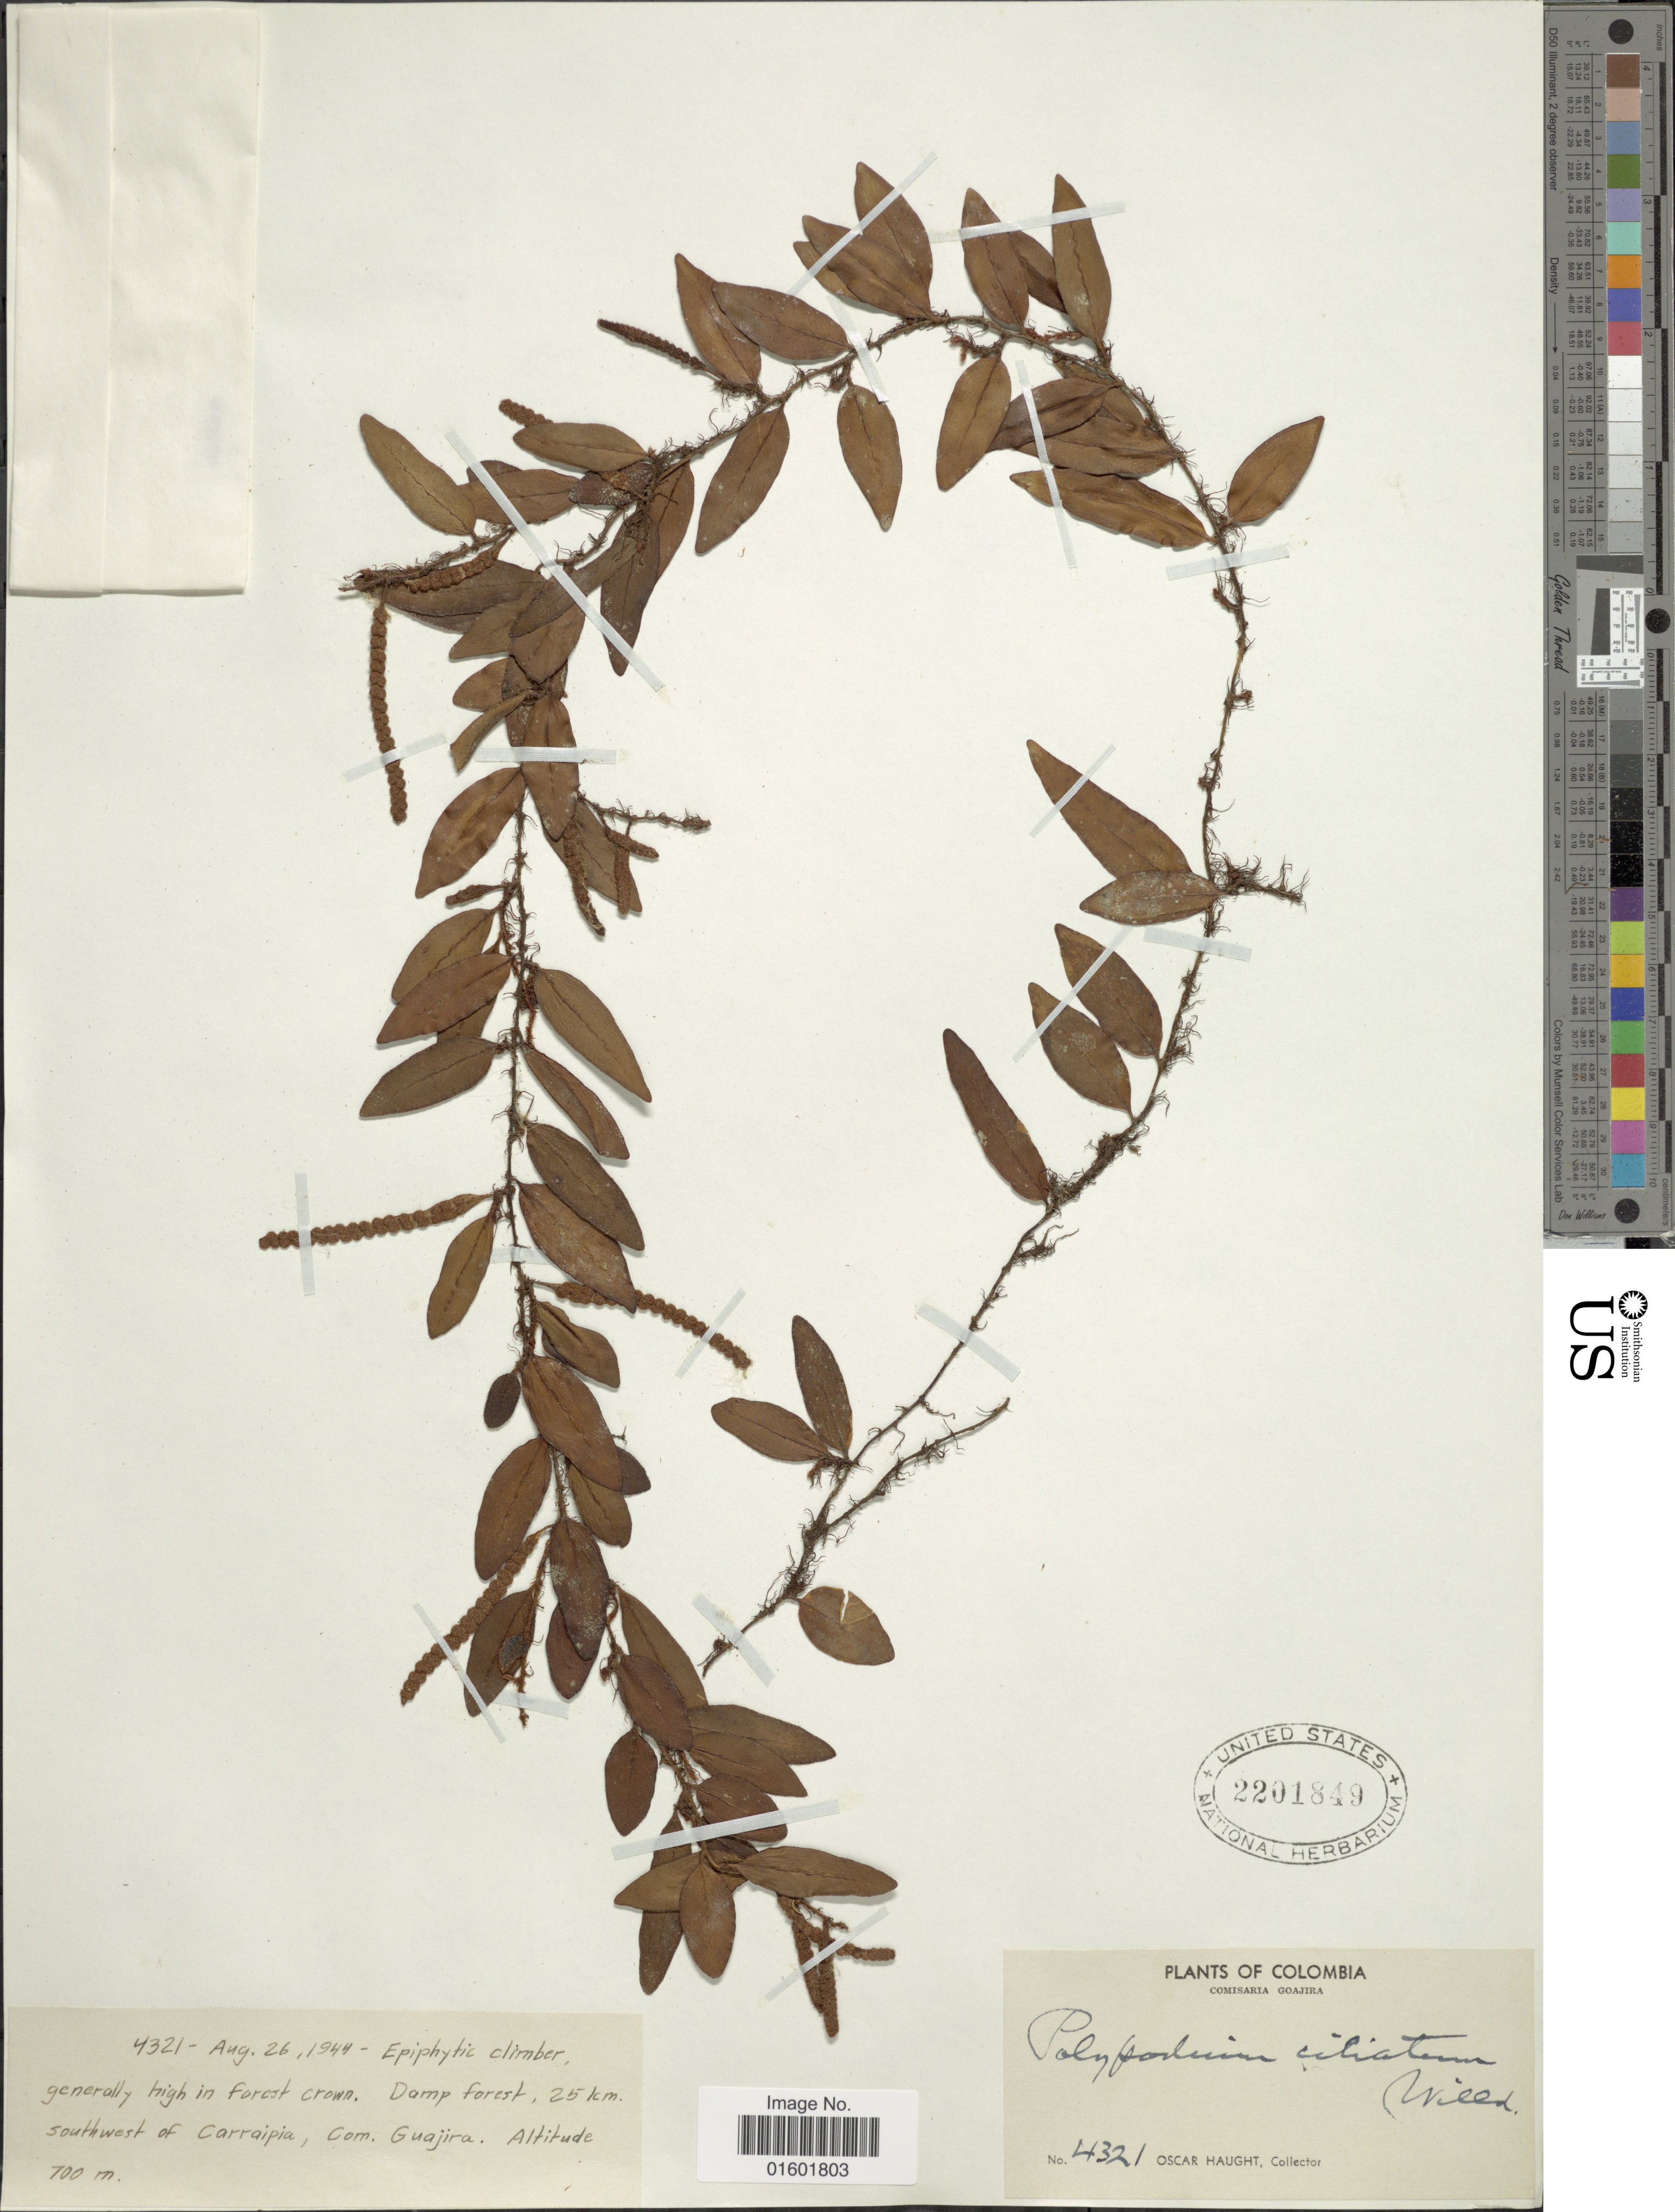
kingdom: Plantae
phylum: Tracheophyta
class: Polypodiopsida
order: Polypodiales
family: Polypodiaceae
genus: Microgramma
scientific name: Microgramma reptans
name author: (Cav.) A.R. Sm.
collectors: O. L. Haught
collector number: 4321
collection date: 1944-08-26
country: Colombia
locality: Comisaria Goajira, Damp forest 25 km southwest of Carraipia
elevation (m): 700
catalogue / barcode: US 2201849